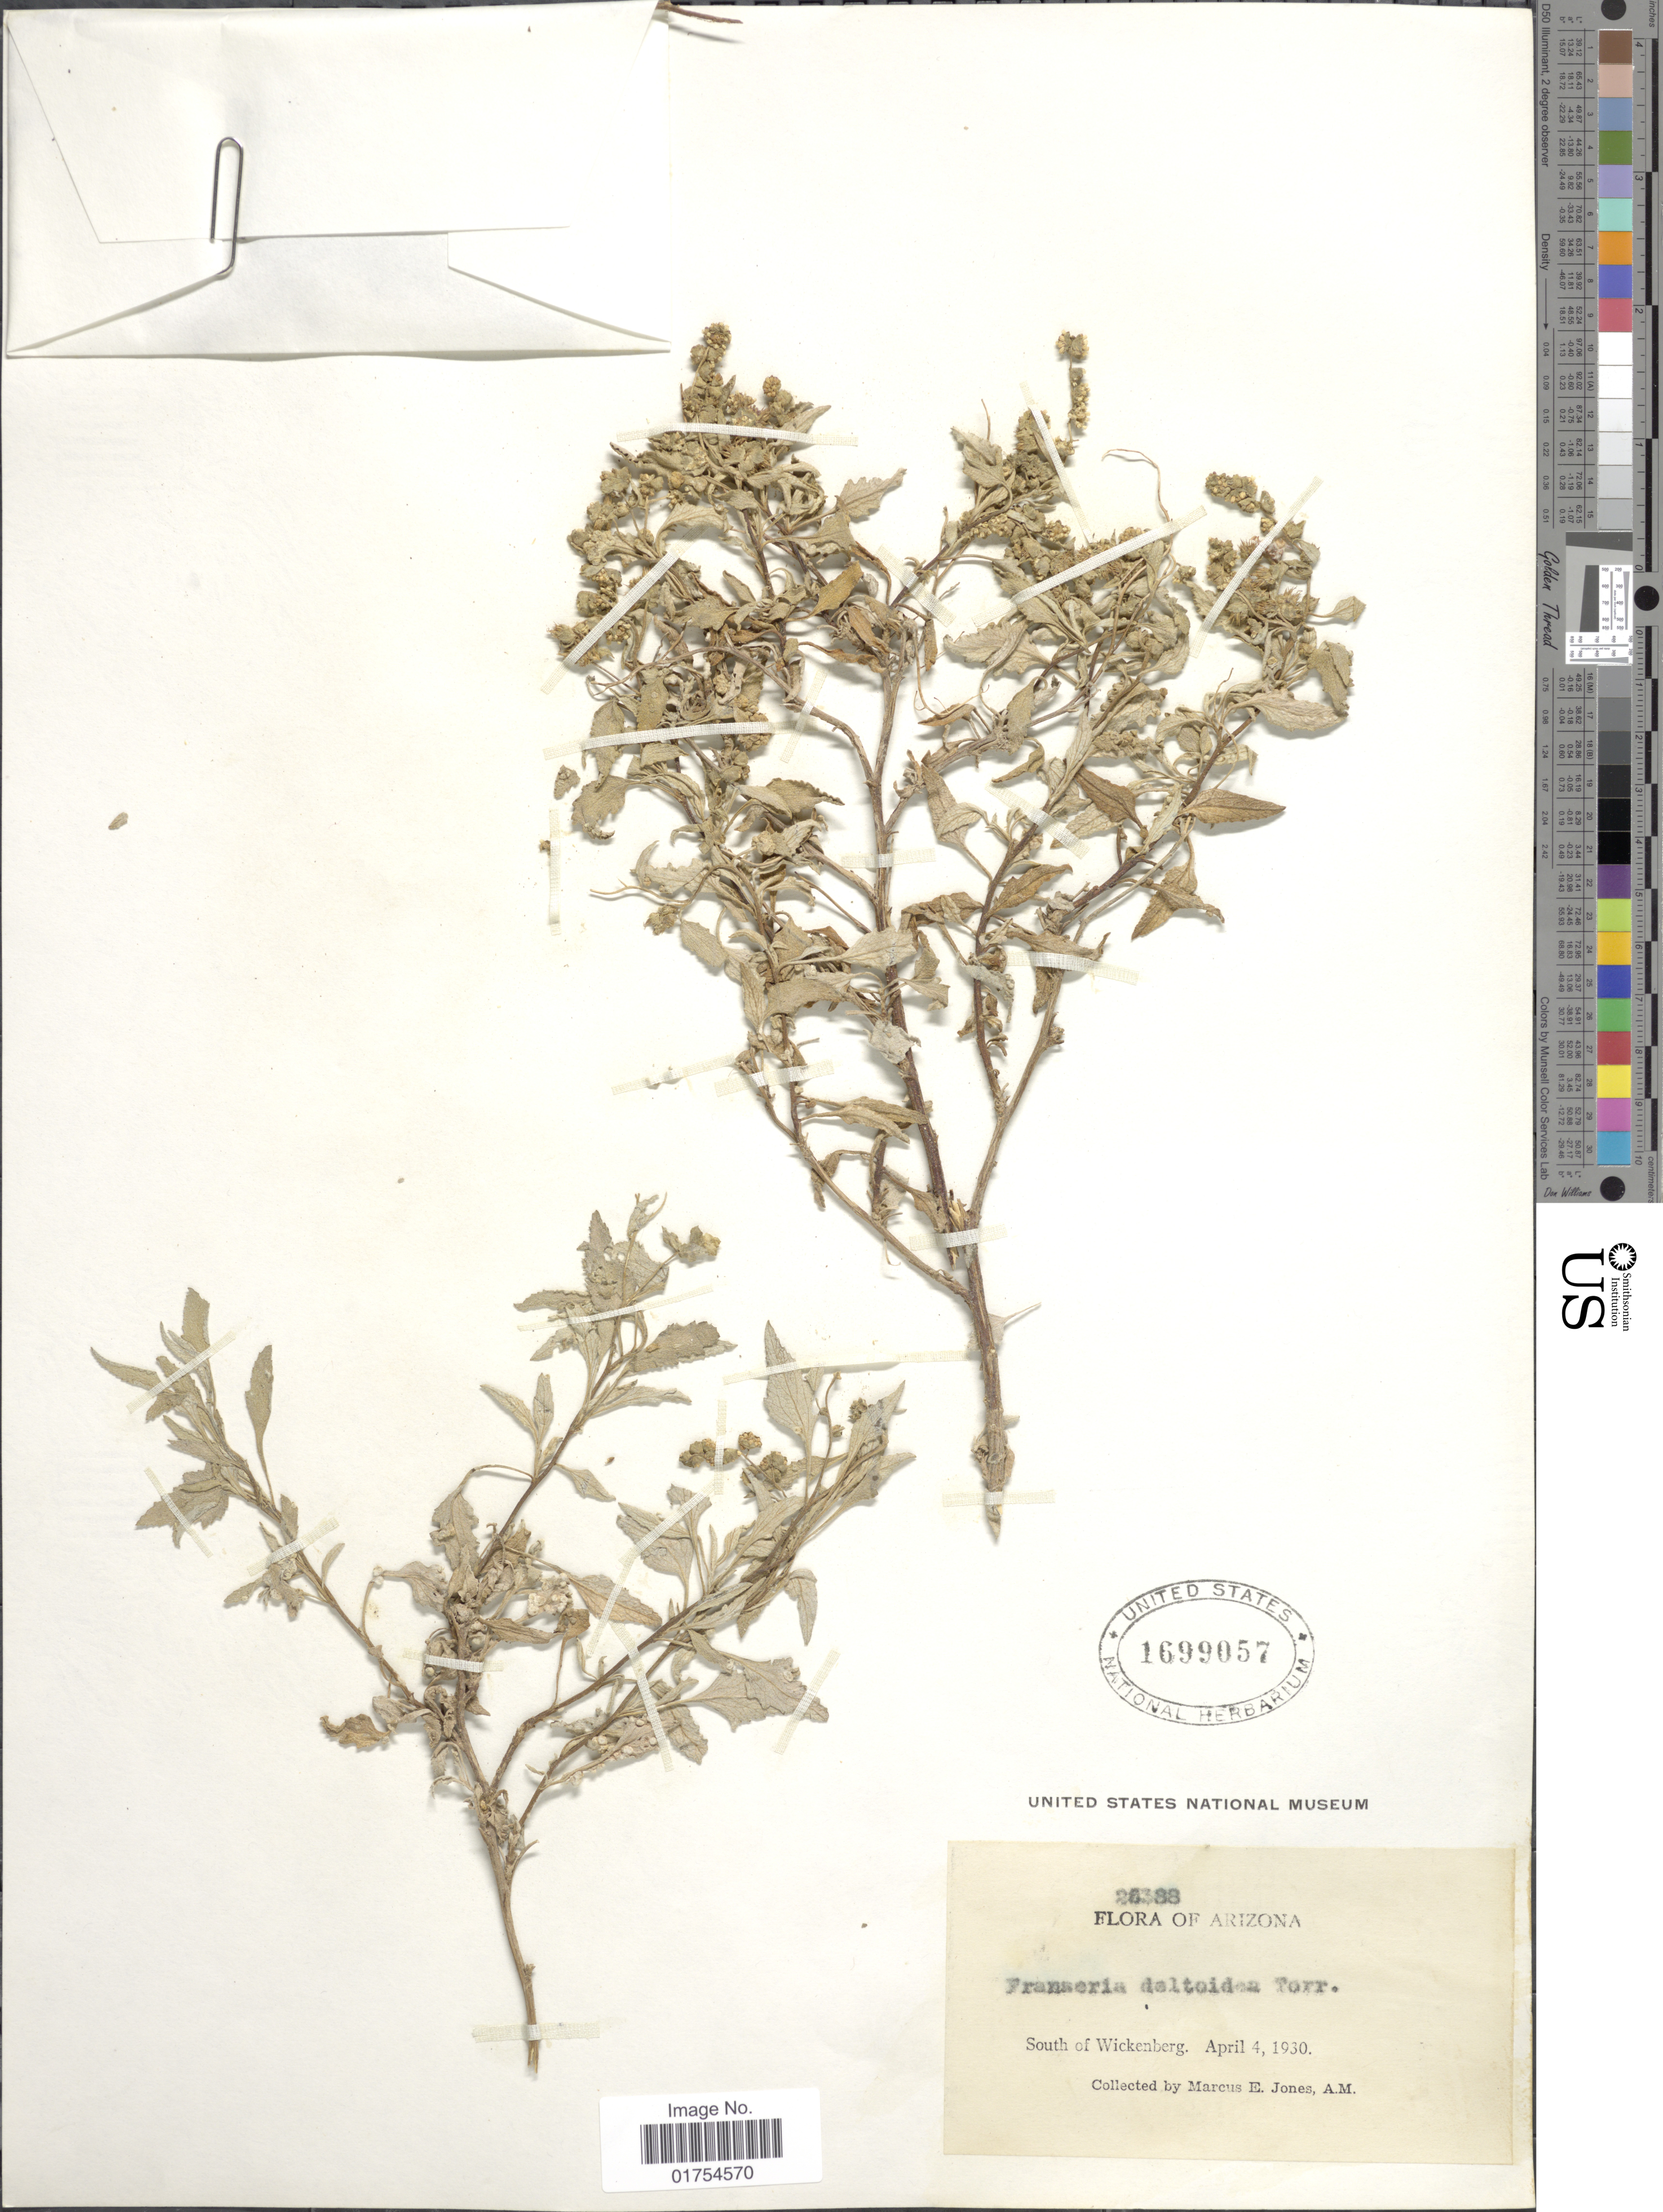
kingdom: Plantae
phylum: Tracheophyta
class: Magnoliopsida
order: Asterales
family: Asteraceae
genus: Franseria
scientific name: Franseria deltoidea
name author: Torr.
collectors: M. E. Jones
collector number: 24388*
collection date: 1930-04-04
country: United States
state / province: Arizona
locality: South of Wickenberg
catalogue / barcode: US 1699057